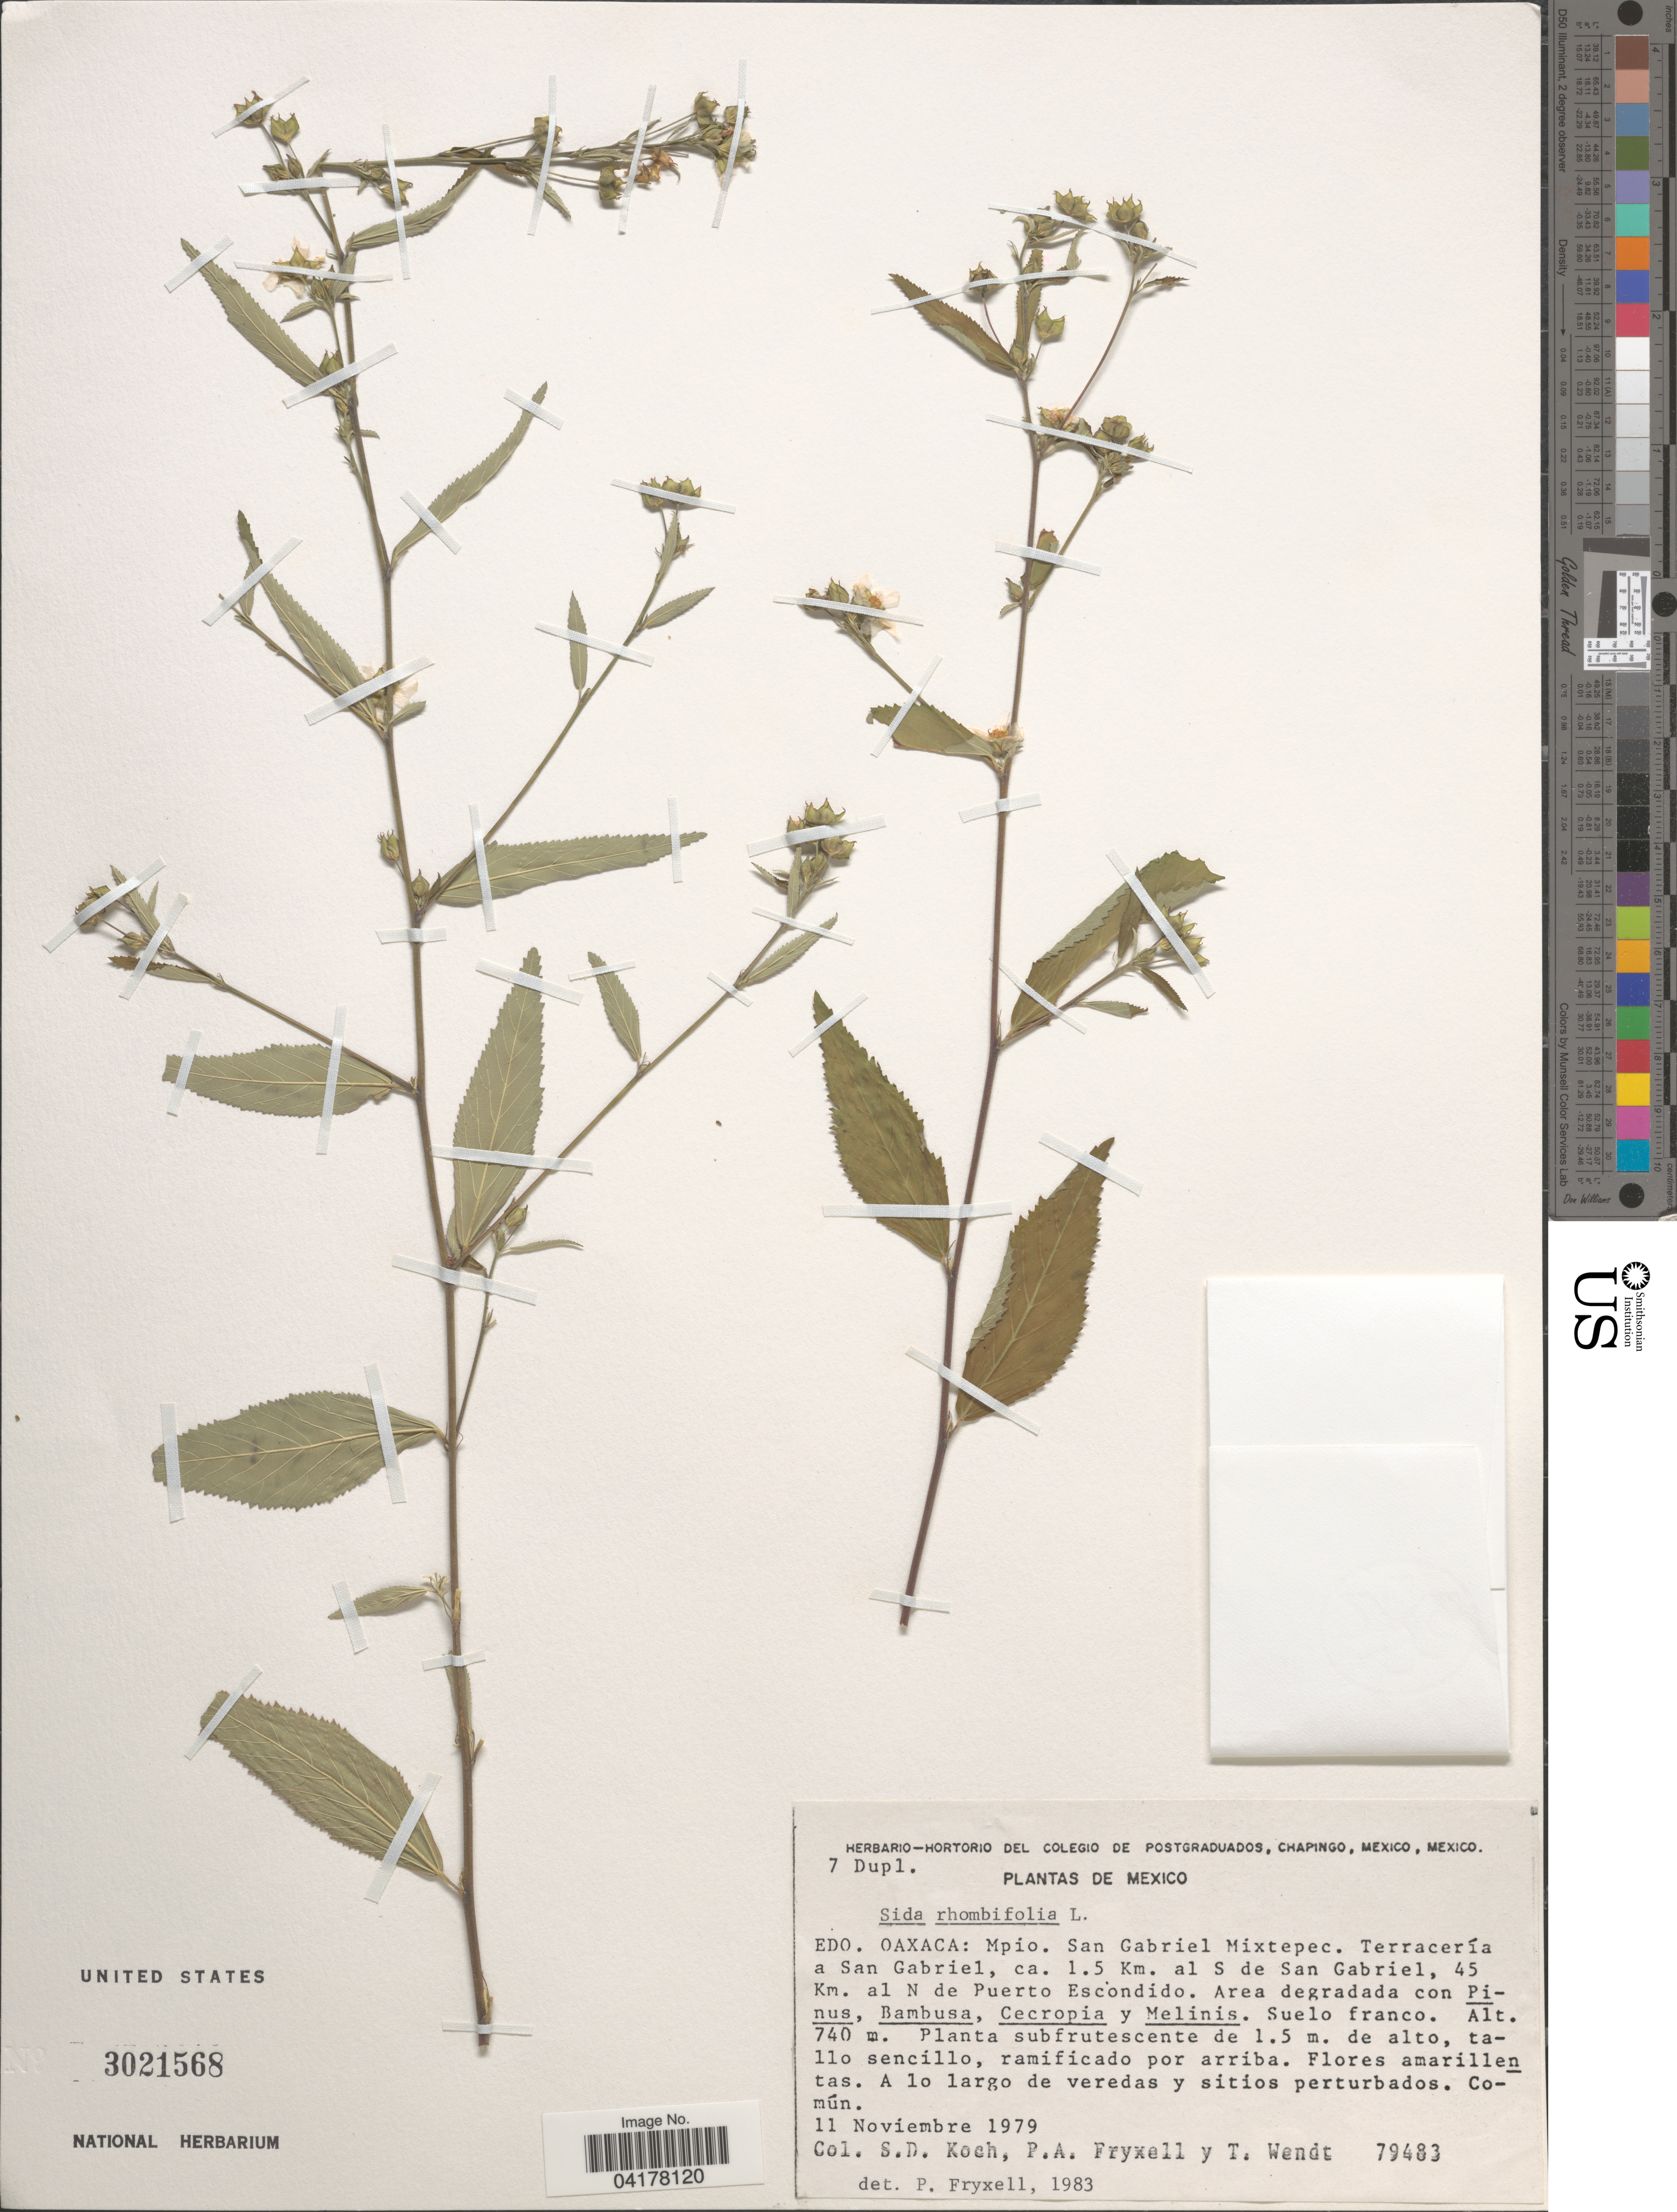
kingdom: Plantae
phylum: Tracheophyta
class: Magnoliopsida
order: Malvales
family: Malvaceae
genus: Sida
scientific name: Sida rhombifolia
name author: L.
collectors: S. Koch, P. A. Fryxell & T. L. Wendt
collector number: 79483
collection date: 1979-11-11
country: Mexico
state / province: Oaxaca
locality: Mpio. San Gabriel Mixtepec. Terracería a San Gabriel, ca. 1.5 Km. al S de San Gabriel, 45 Km. al N de Puerto Escondido.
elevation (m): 740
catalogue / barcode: US 3021568